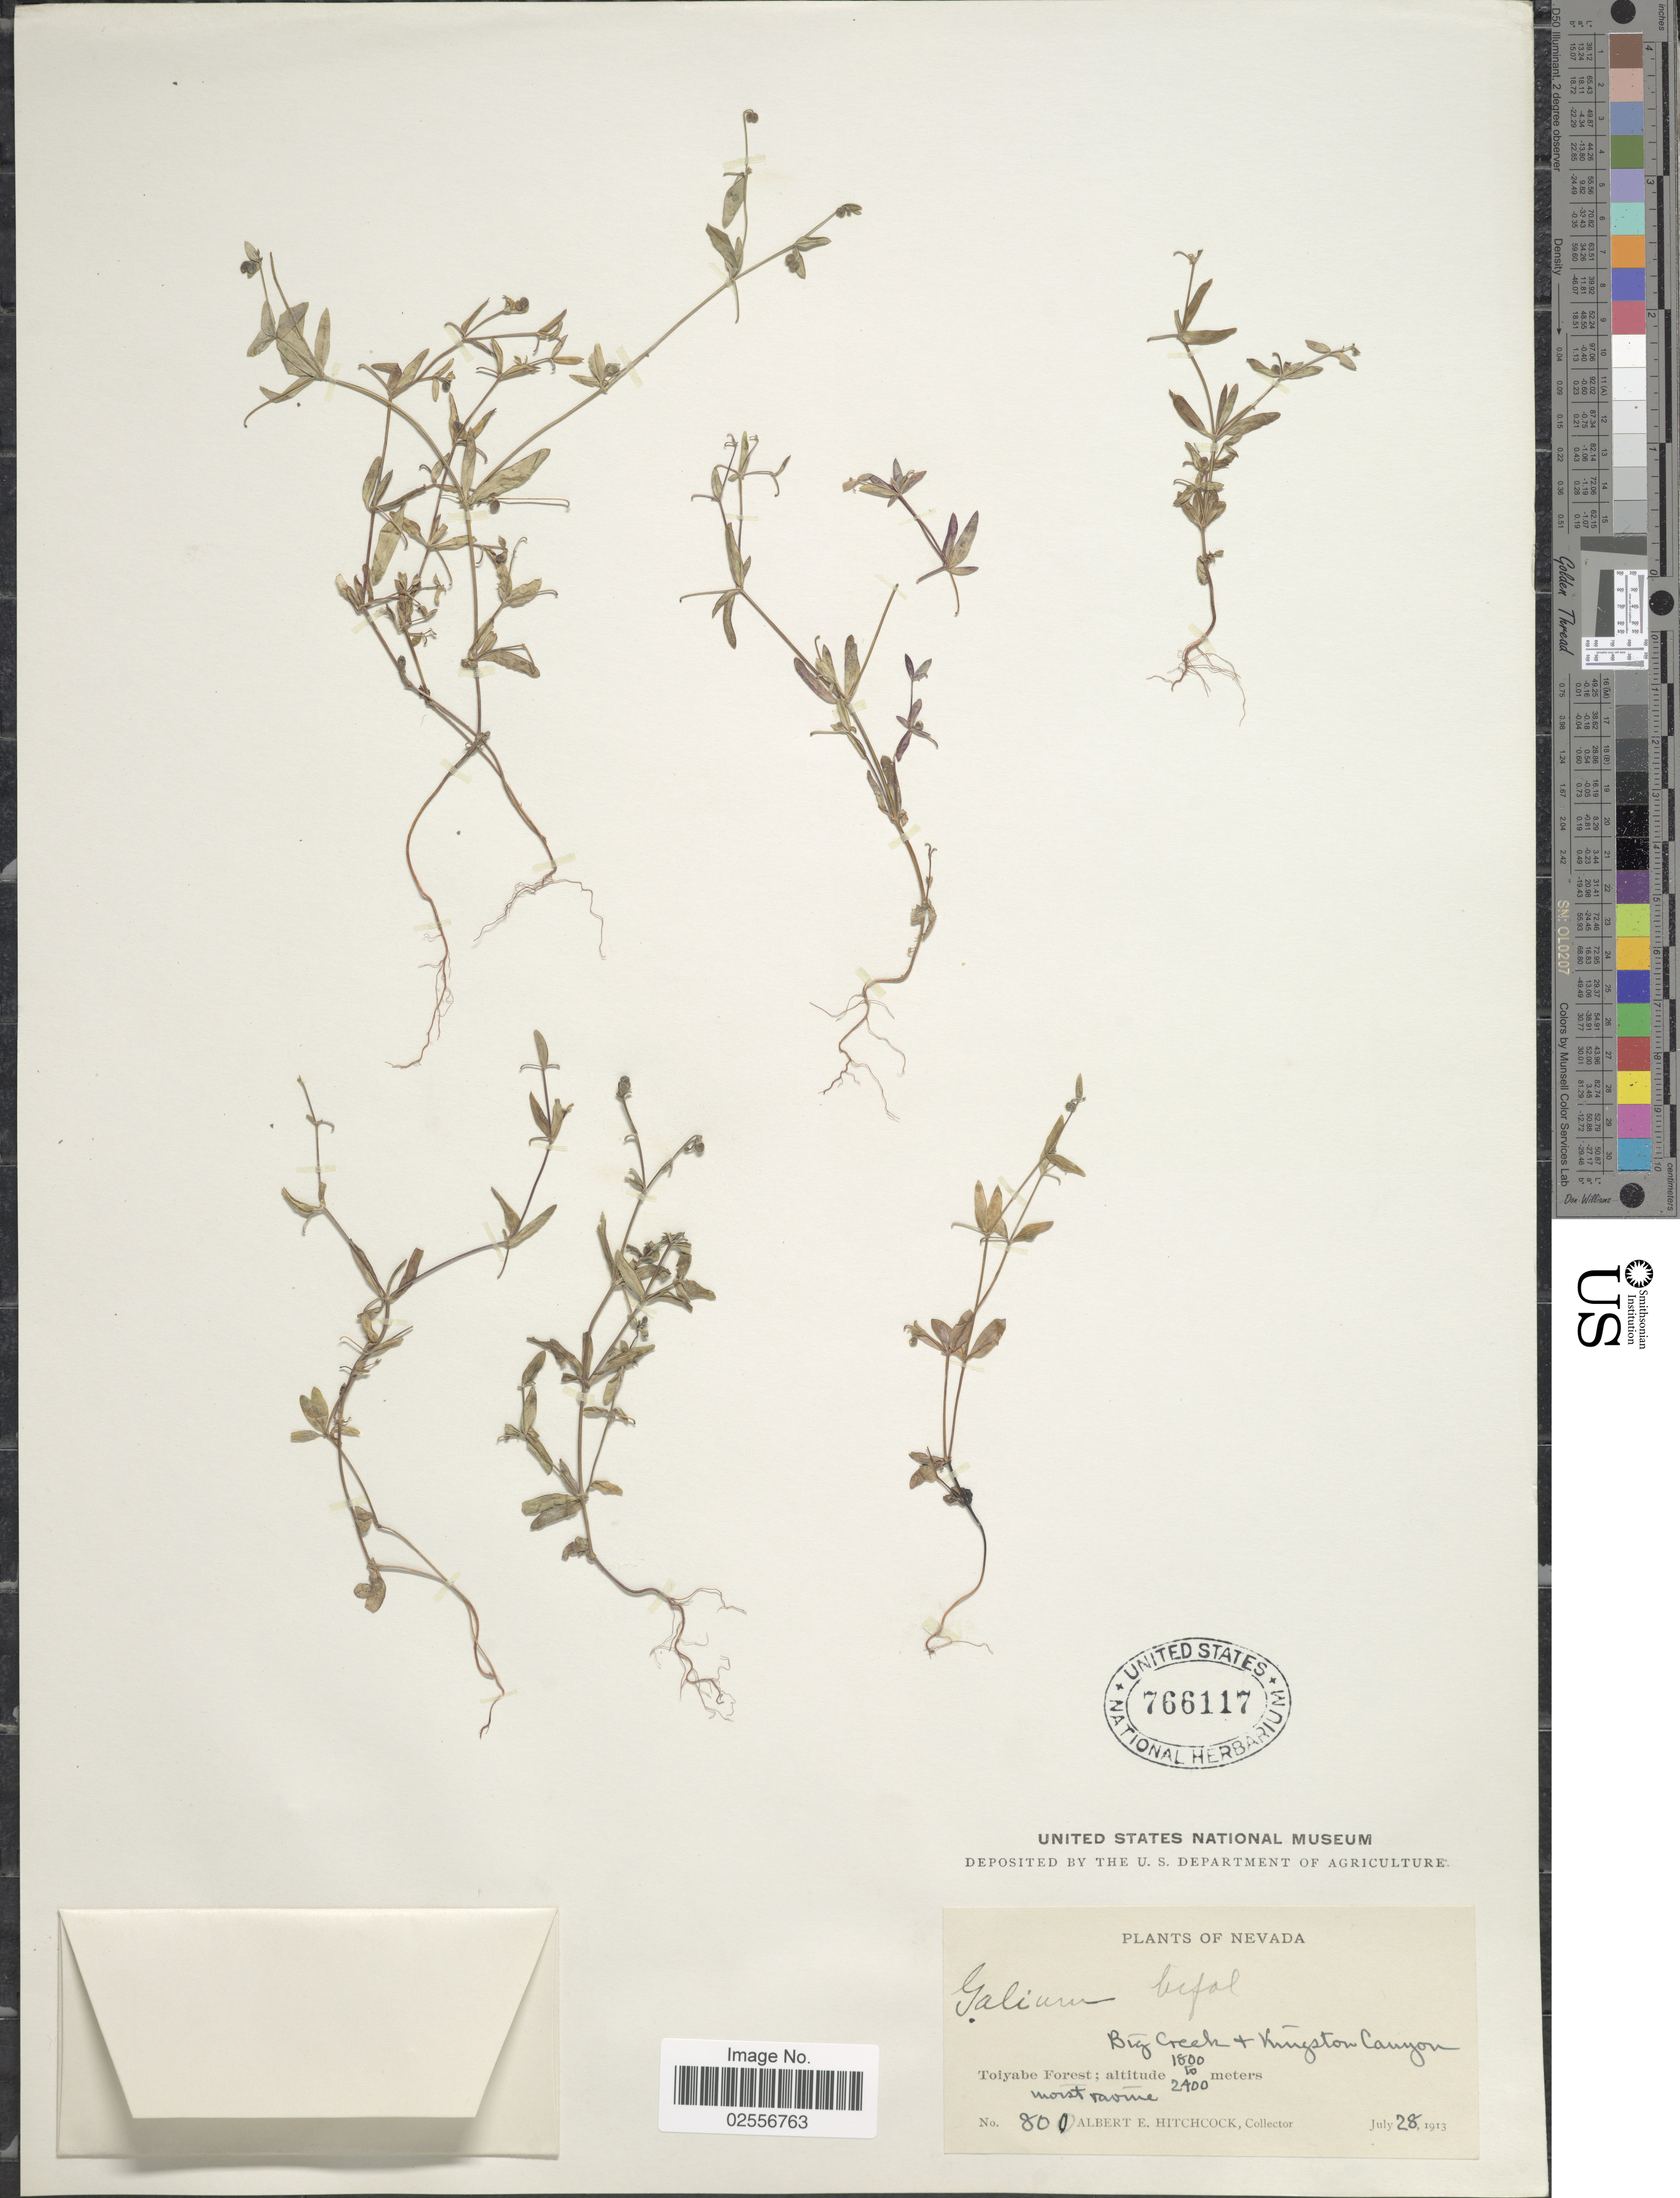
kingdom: Plantae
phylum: Tracheophyta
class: Magnoliopsida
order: Gentianales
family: Rubiaceae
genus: Galium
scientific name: Galium bifolium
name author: S. Watson in C. King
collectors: A. Hitchcock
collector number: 800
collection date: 1913-07-28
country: United States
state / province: Nevada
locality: Big Creek + Kingston Canyon. Toiyabe Forest. Moist Ravine.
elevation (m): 1800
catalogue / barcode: US 766117